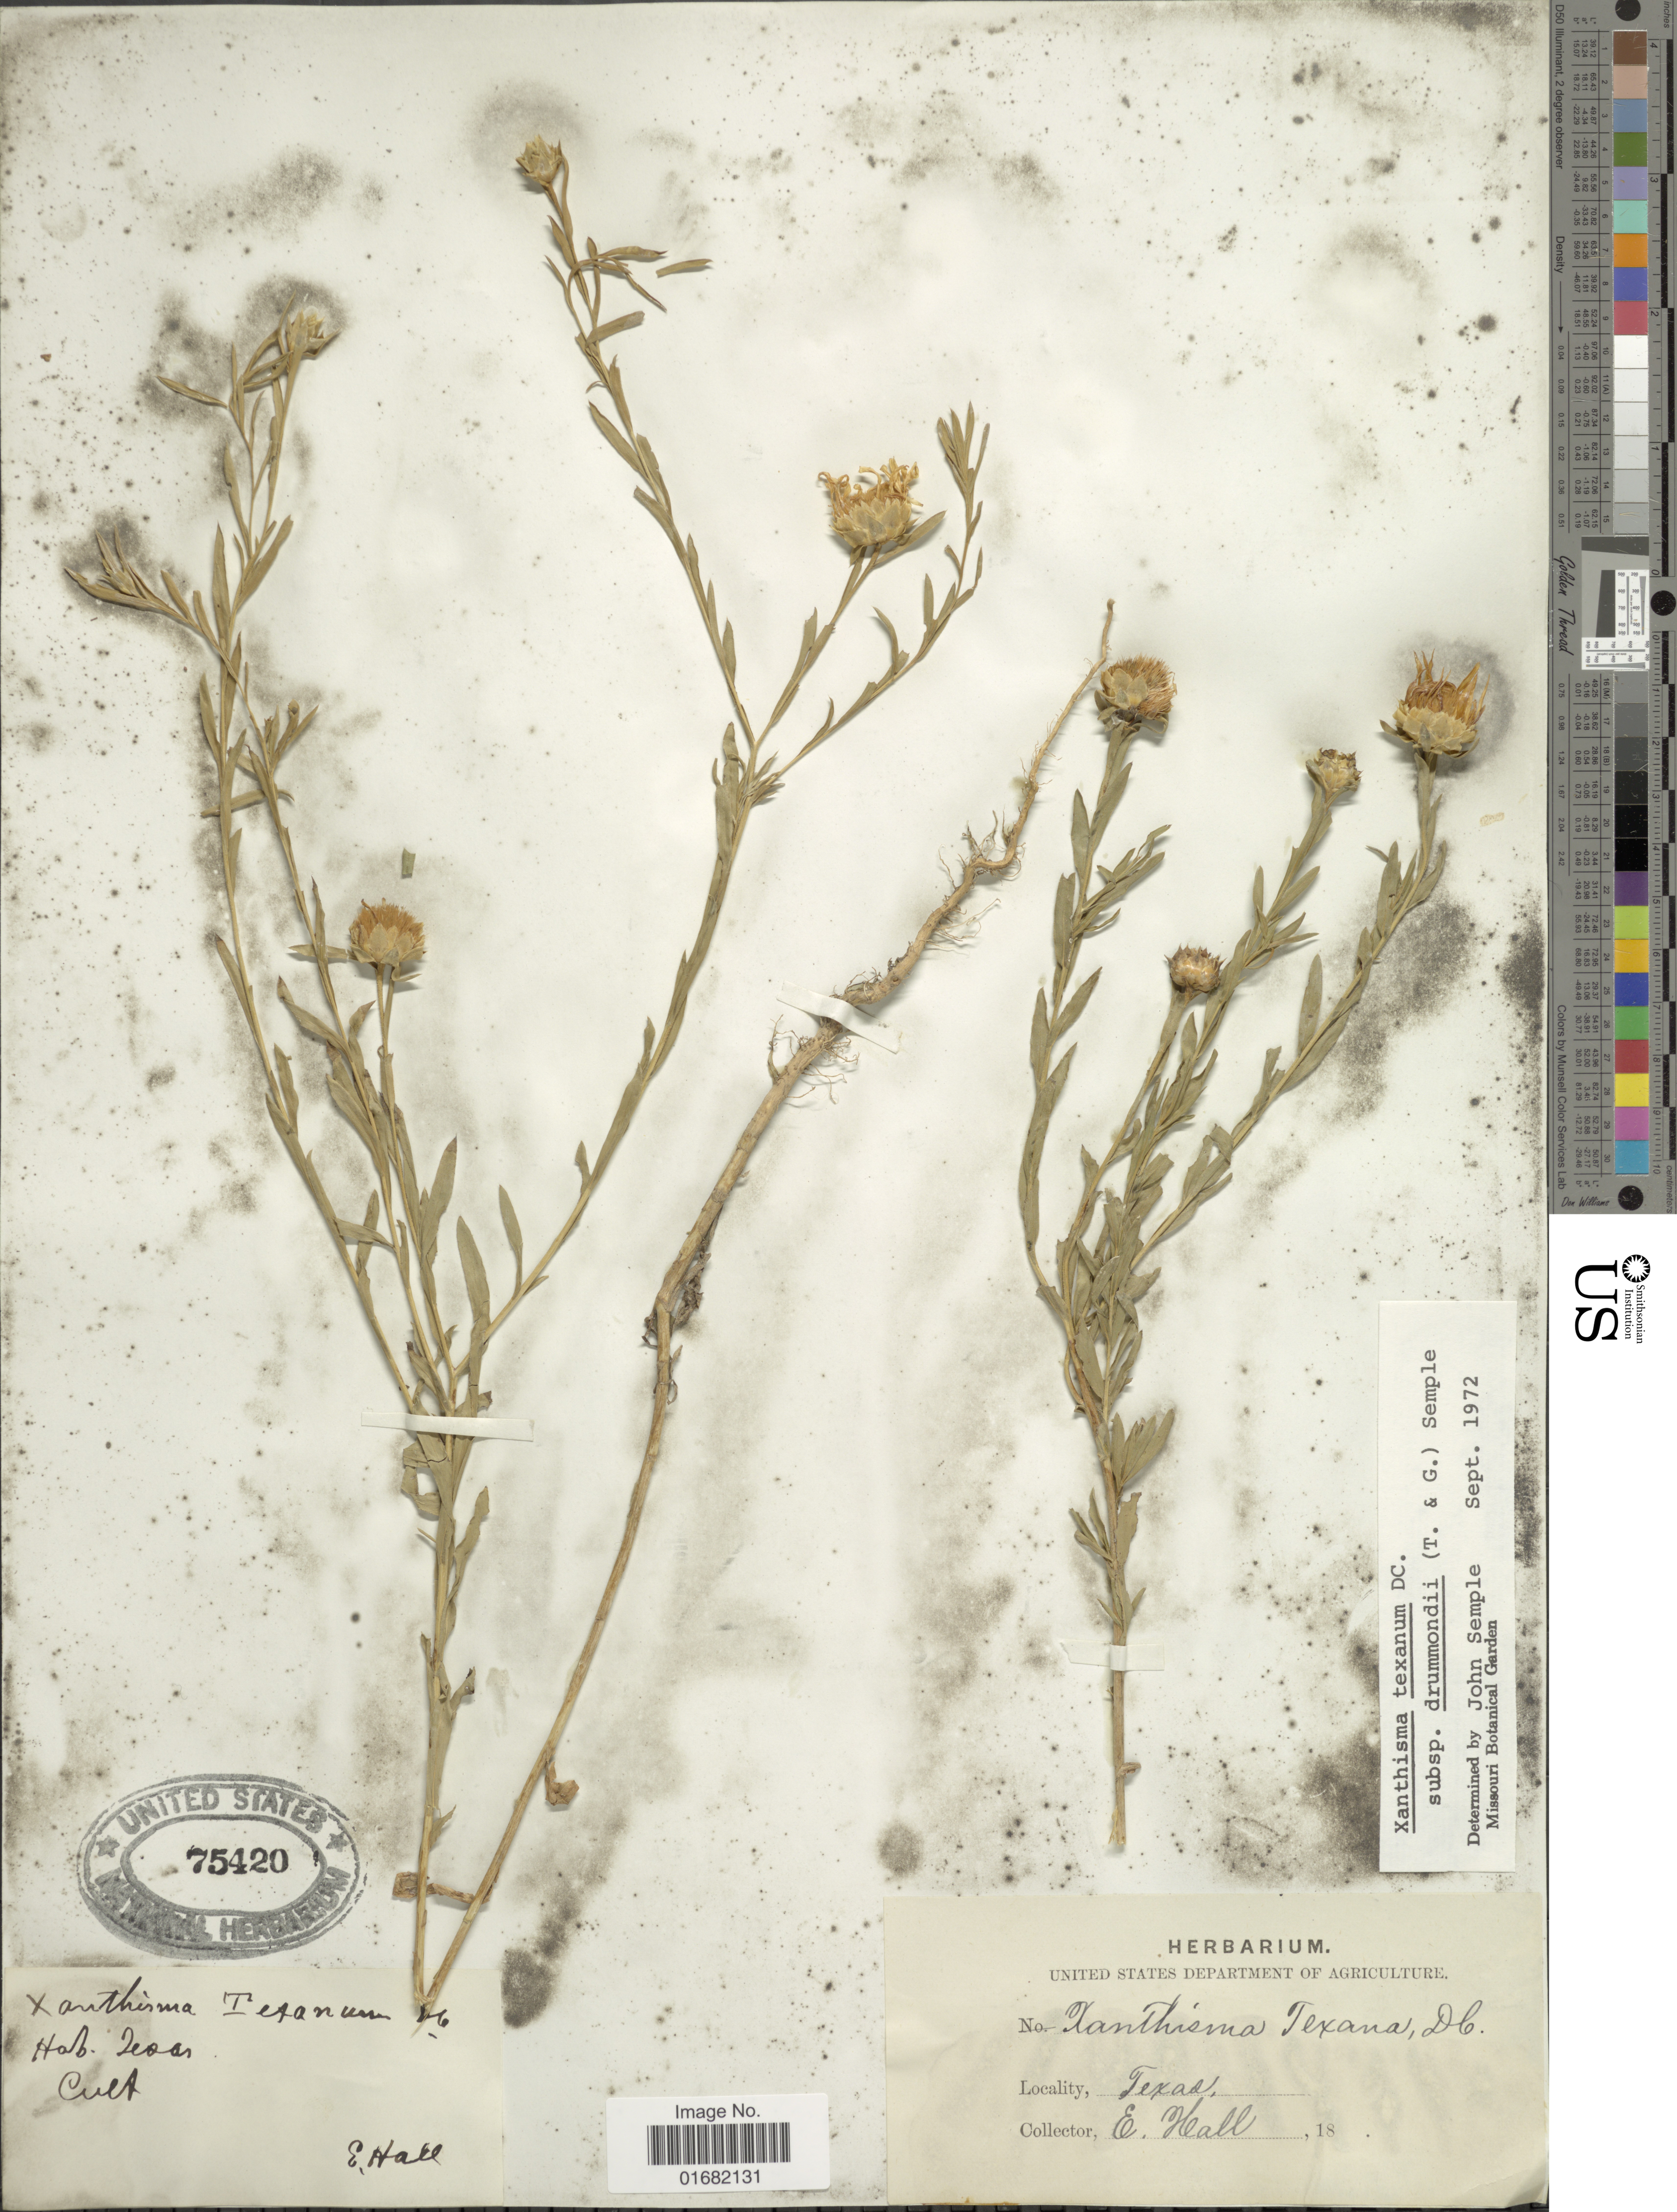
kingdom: Plantae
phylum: Tracheophyta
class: Magnoliopsida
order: Asterales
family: Asteraceae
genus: Xanthisma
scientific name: Xanthisma texanum subsp. drummondii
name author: (Torr. & A. Gray) Semple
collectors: E. Hall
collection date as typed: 18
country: United States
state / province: Texas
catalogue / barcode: US 75420